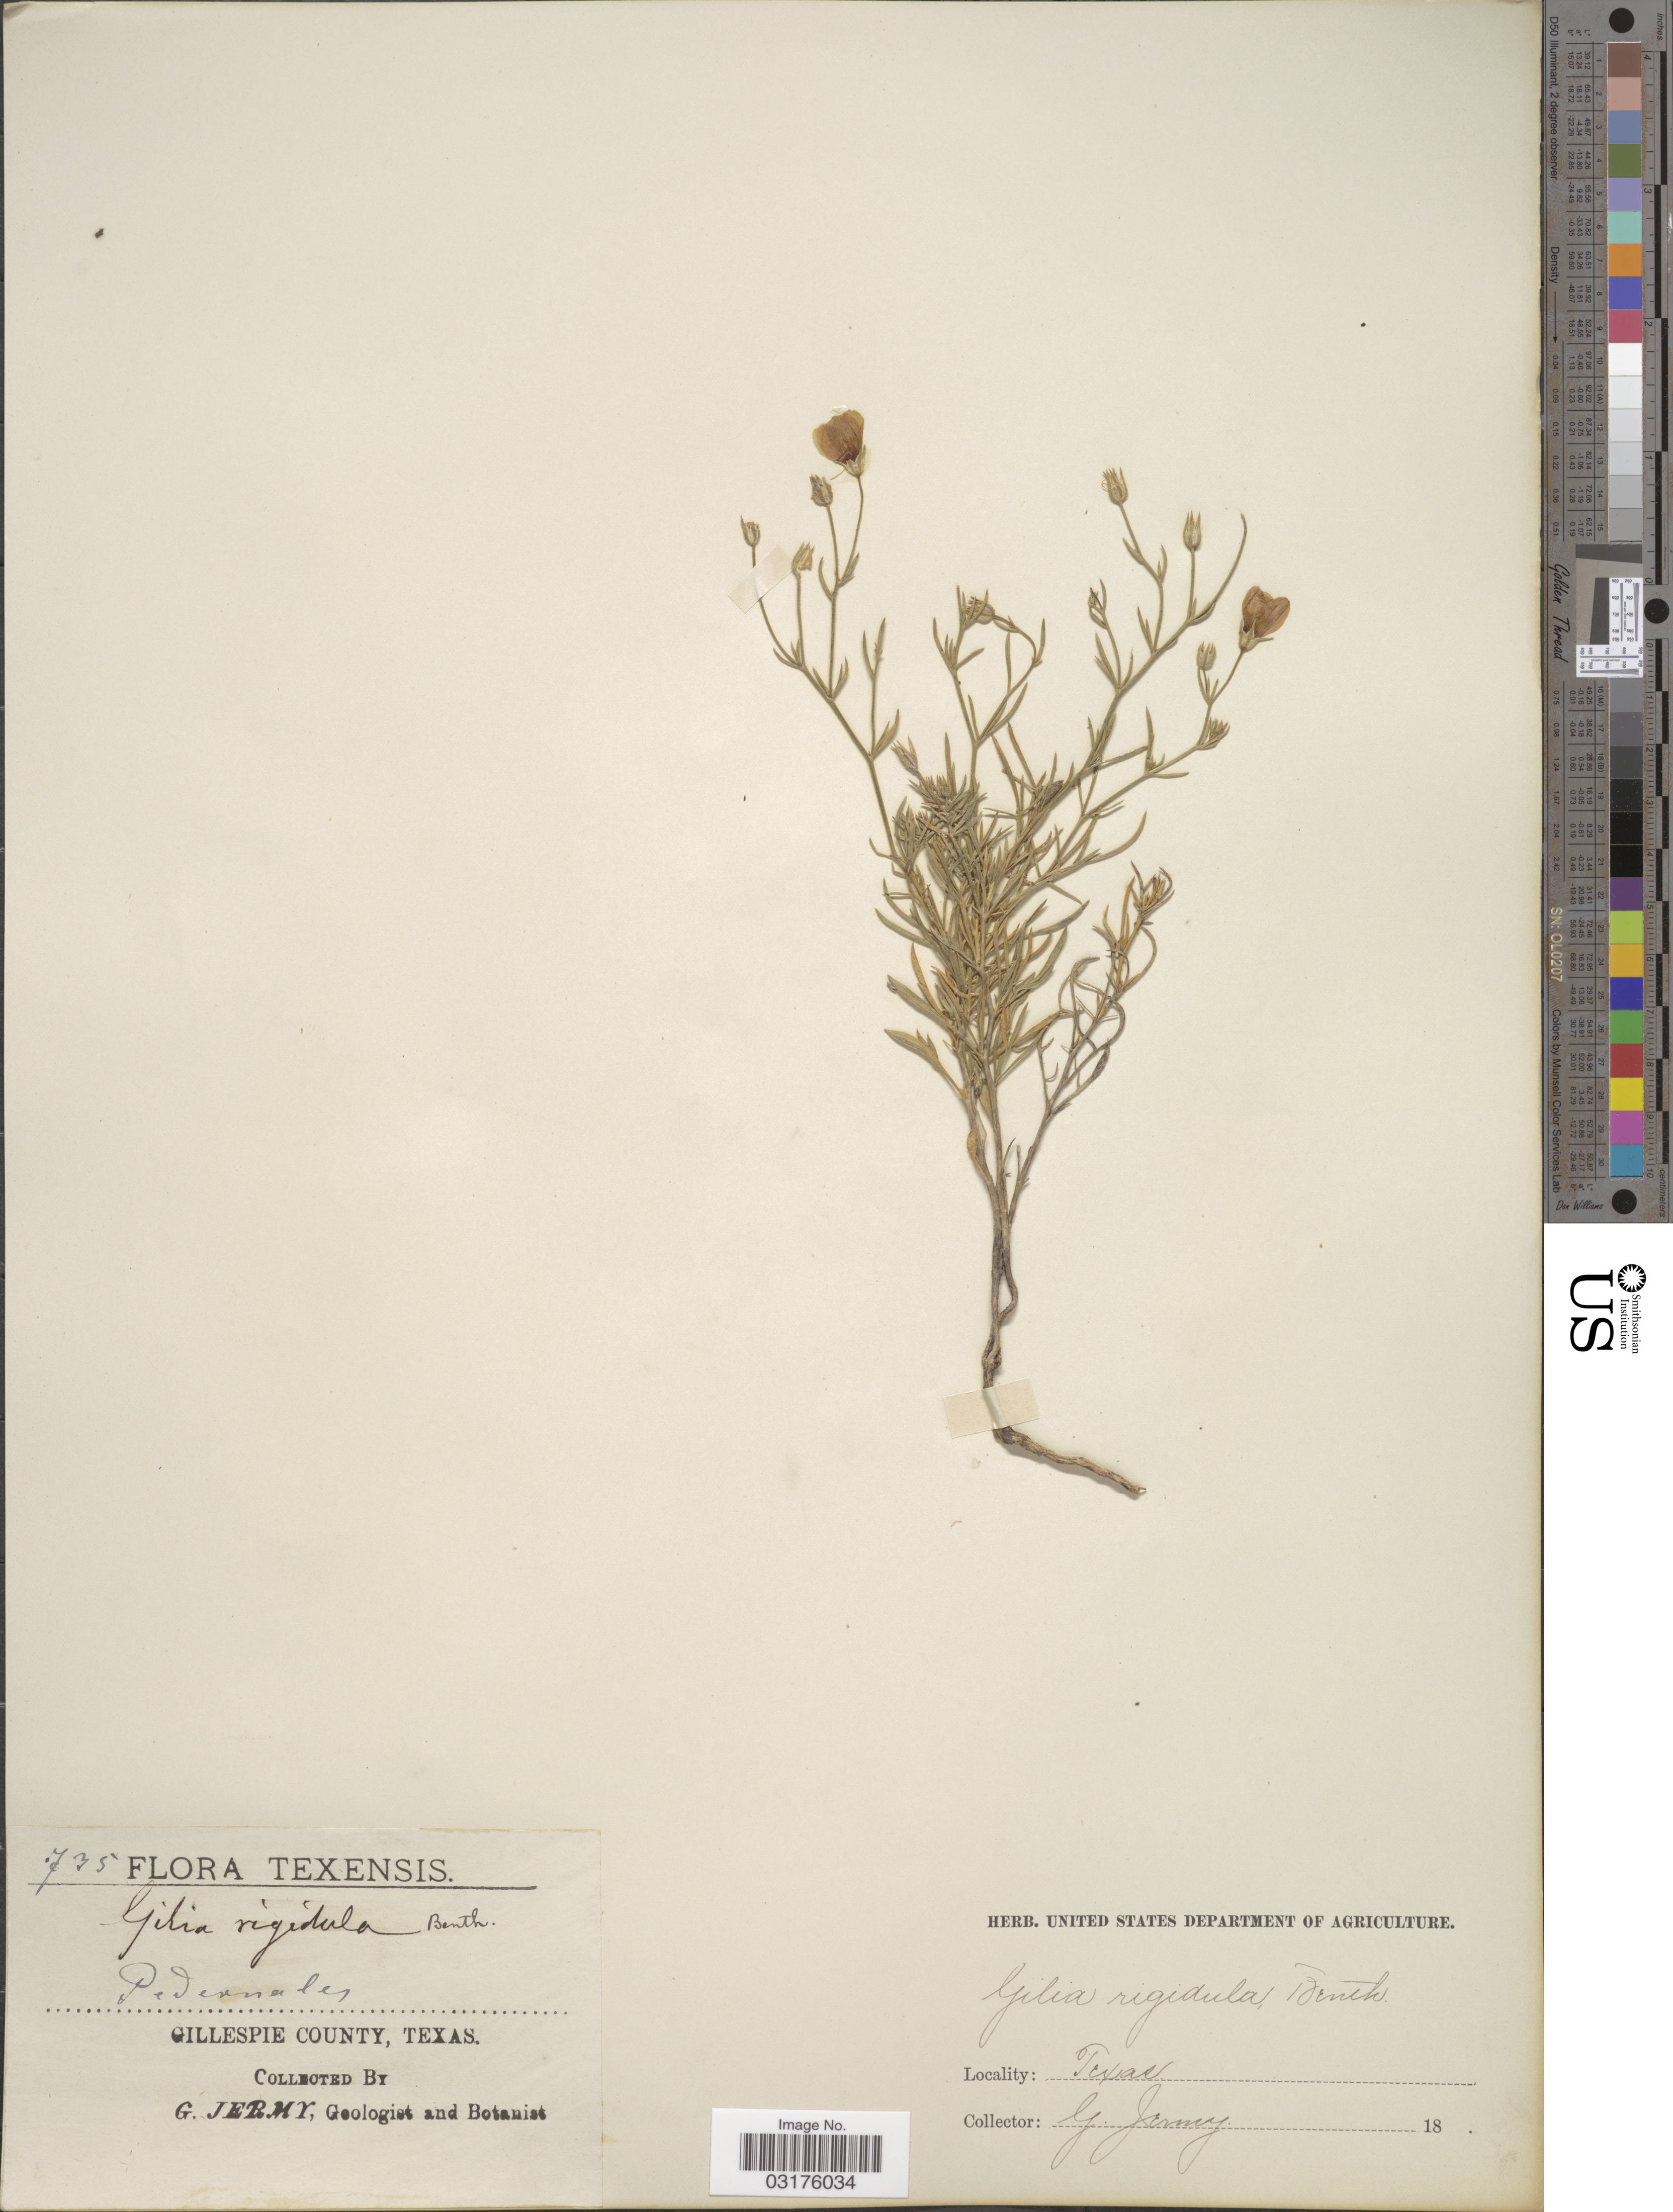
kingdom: Plantae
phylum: Tracheophyta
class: Magnoliopsida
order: Ericales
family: Polemoniaceae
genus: Giliastrum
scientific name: Giliastrum rigidulum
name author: (Benth.) Rydb.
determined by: Strong, Mark T., (BOT), Smithsonian Institution - National Museum of Natural History (UNITED STATES)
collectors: G. Jermy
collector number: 735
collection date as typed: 18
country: United States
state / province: Texas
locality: Pedernales, Gillespie County.